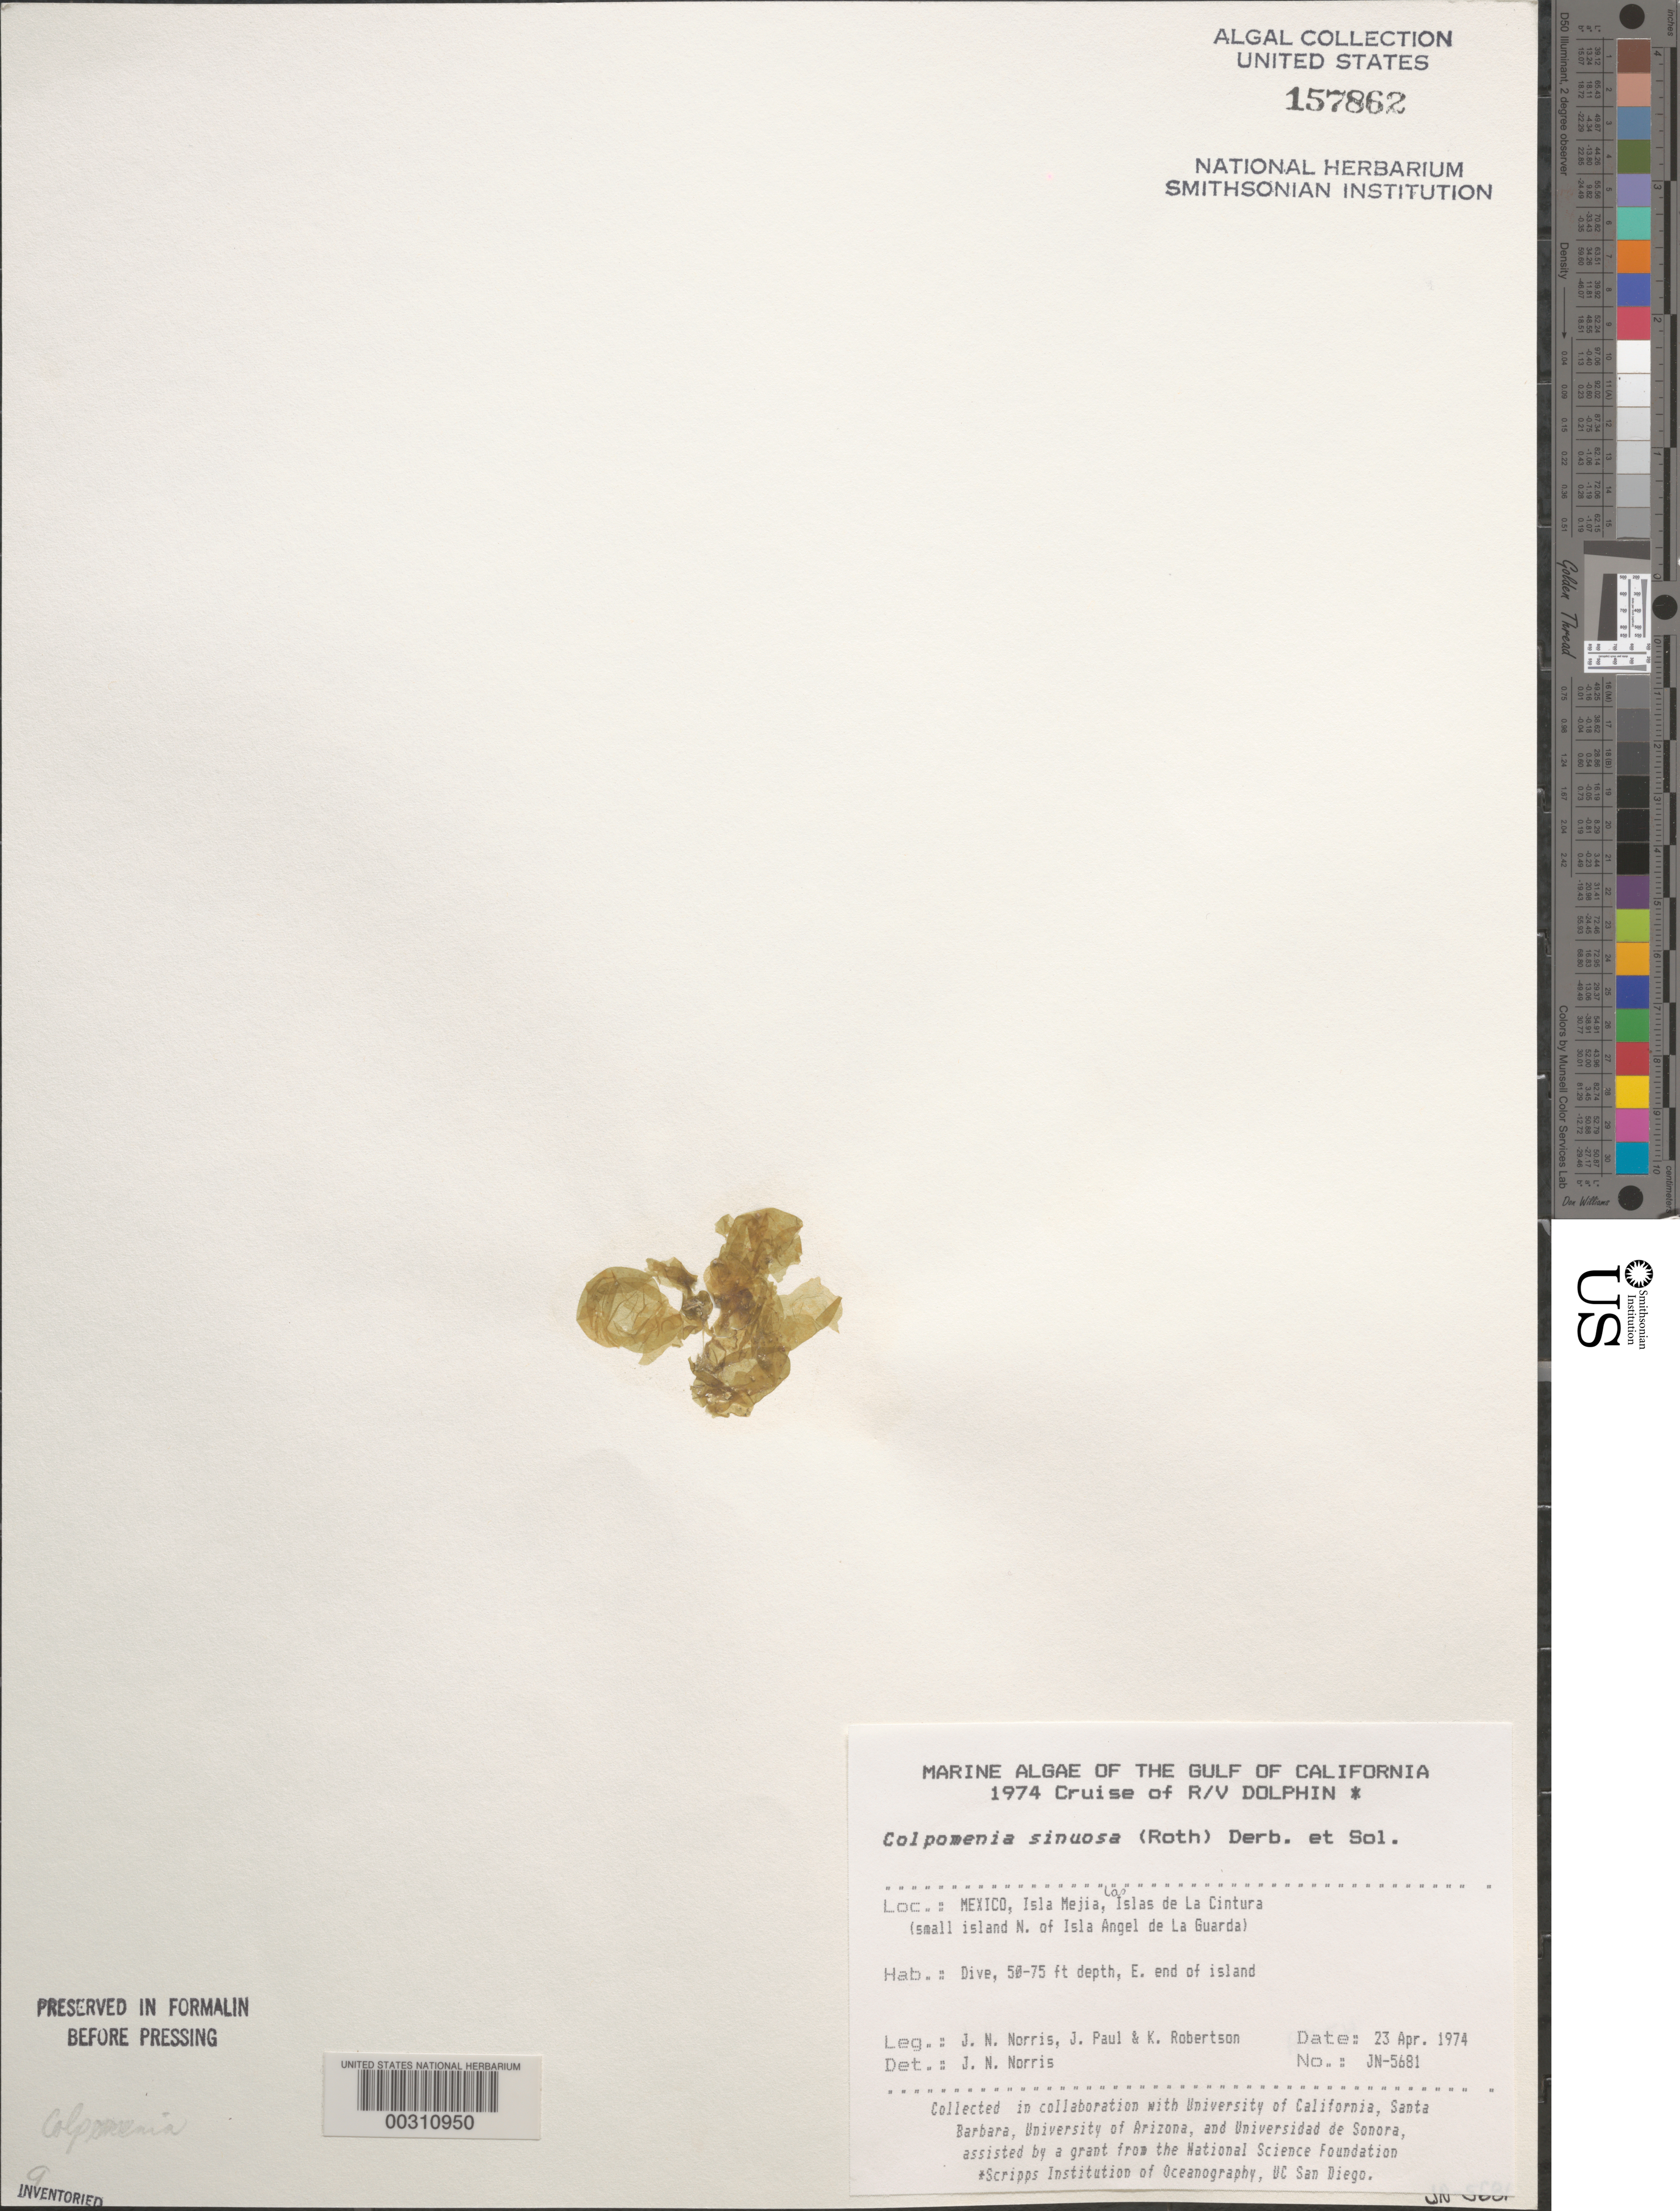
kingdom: Chromista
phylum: Ochrophyta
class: Phaeophyceae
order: Scytosiphonales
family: Scytosiphonaceae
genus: Colpomenia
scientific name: Colpomenia sinuosa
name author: (K. Mert. ex Roth) Derbes & Solier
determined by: Norris, James N.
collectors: J. N. Norris, J. Paul & K. Robertson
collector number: JN-5681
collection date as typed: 23 Apr 1974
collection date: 1974-04-23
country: Mexico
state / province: Baja California Norte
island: Isla Mejia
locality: Off Isla Angel de la Guarda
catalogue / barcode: US 157862